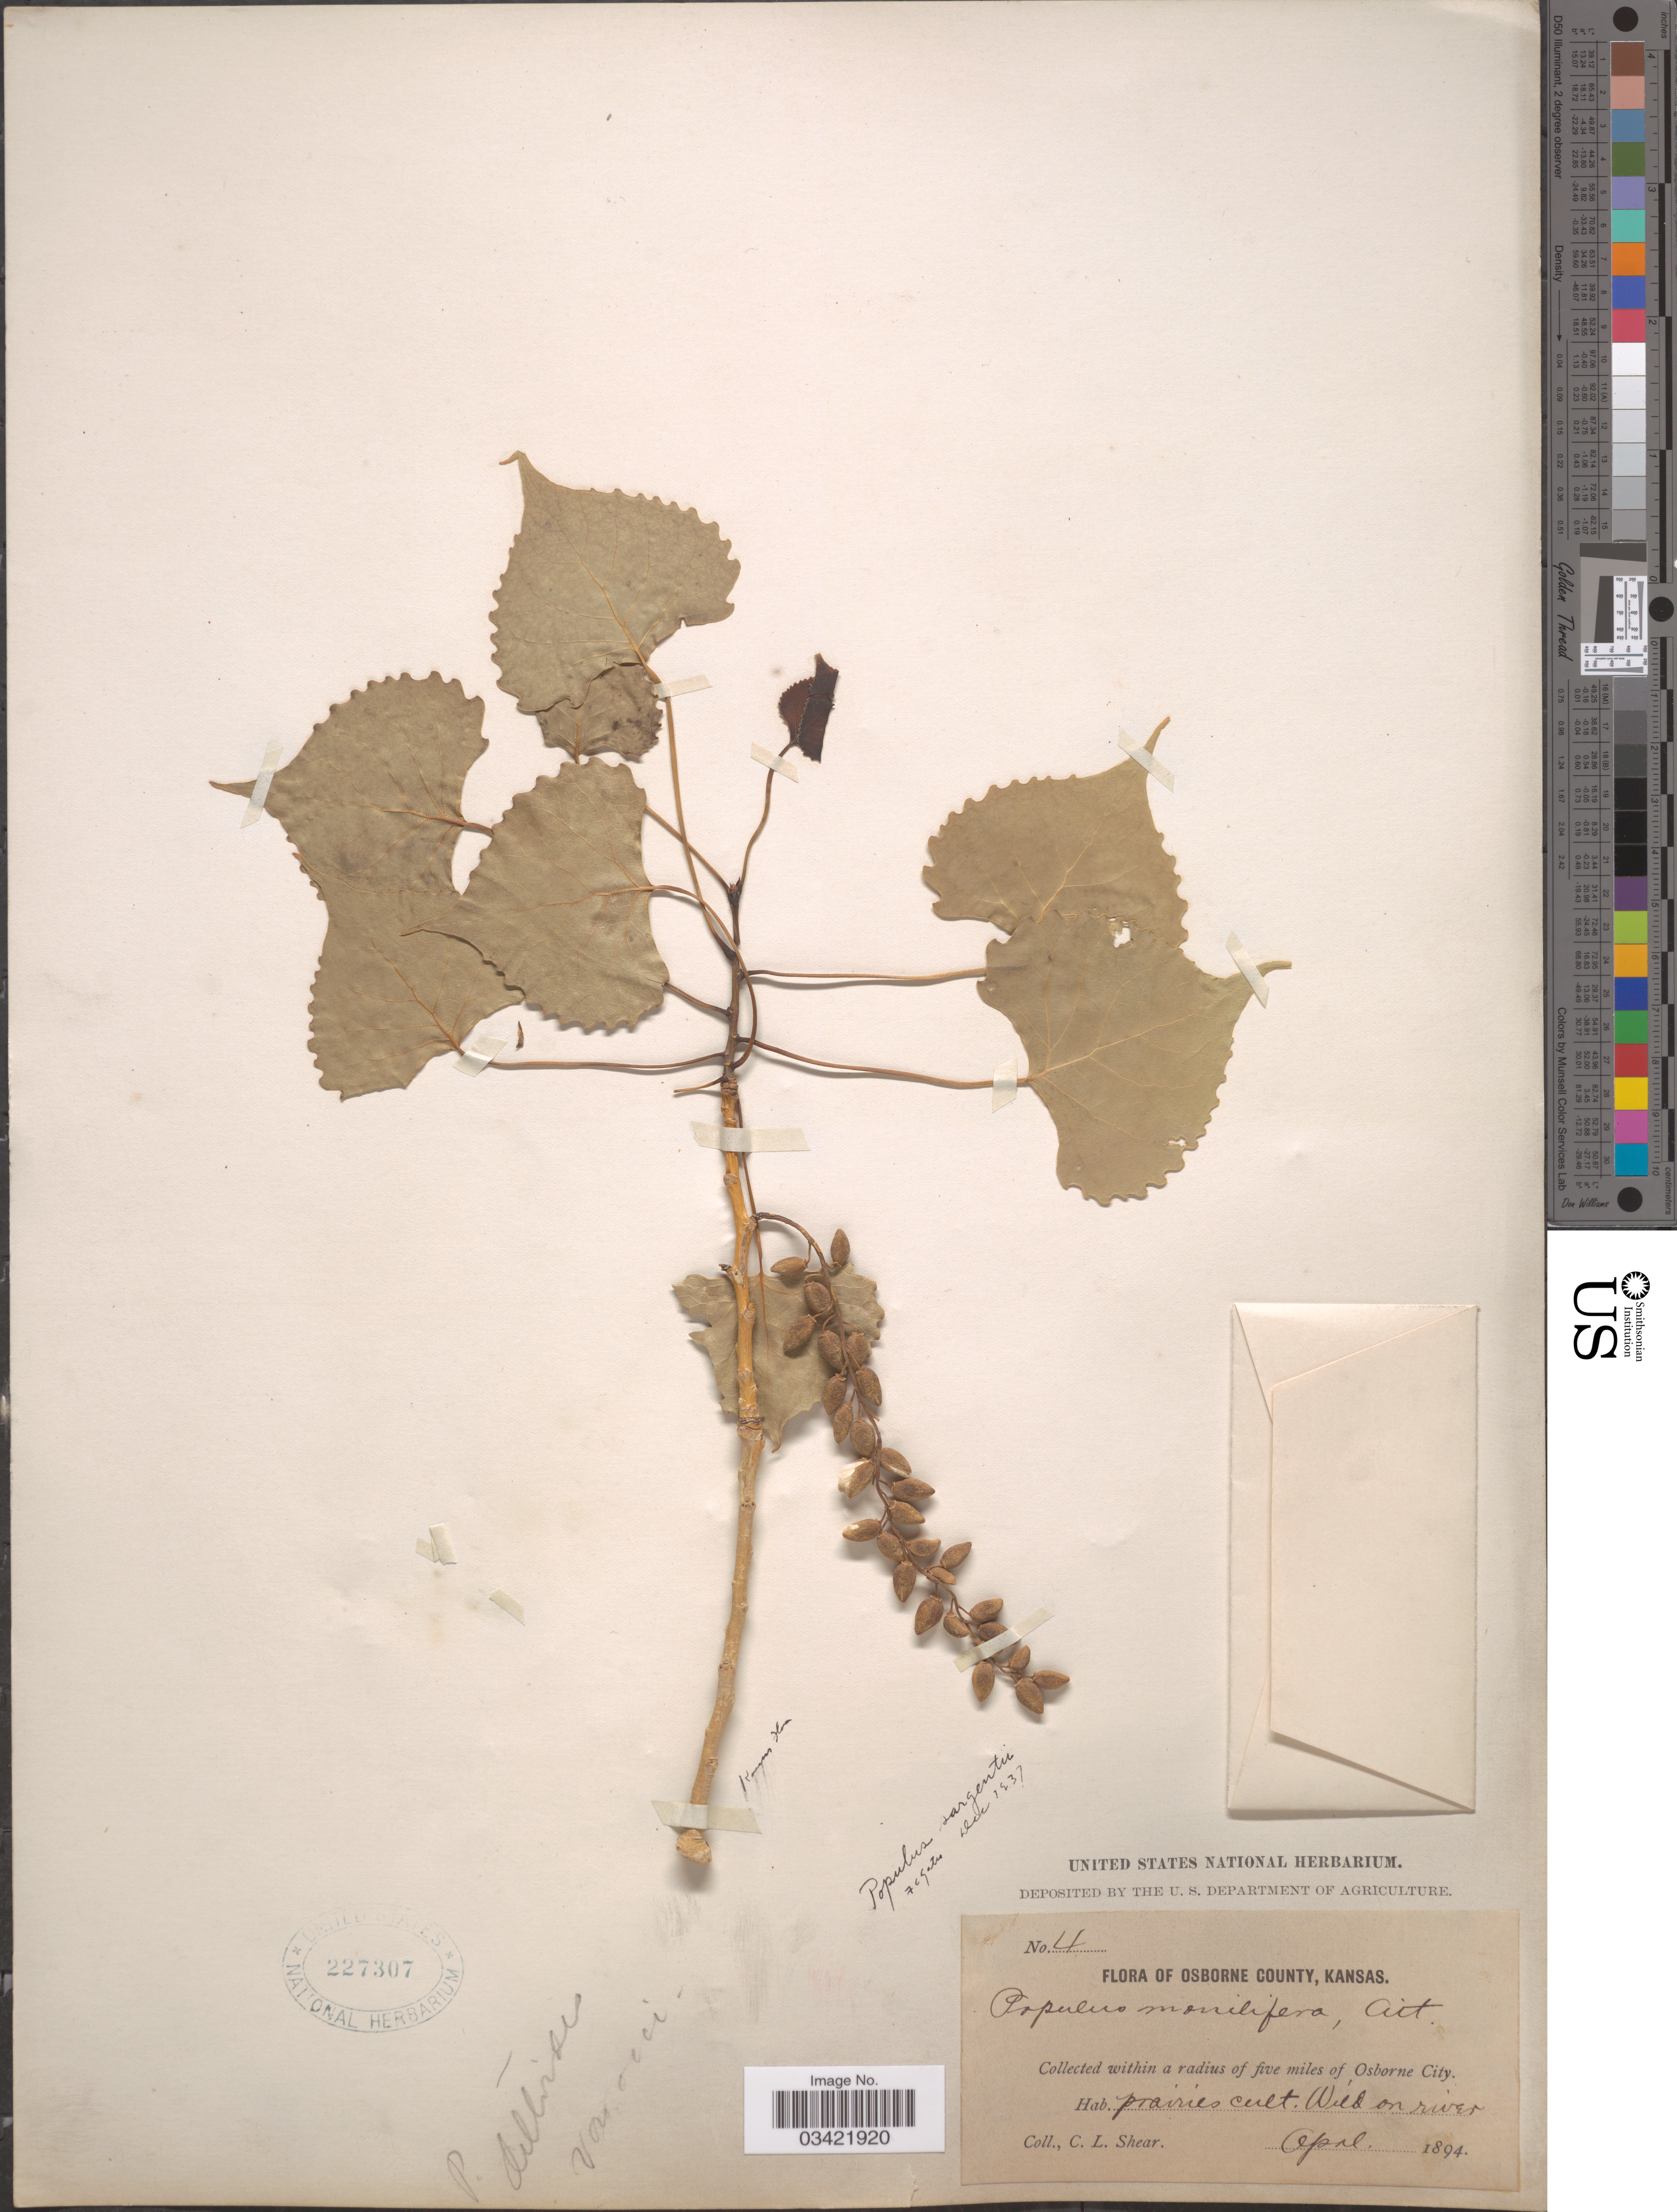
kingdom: Plantae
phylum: Tracheophyta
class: Magnoliopsida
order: Malpighiales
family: Salicaceae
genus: Populus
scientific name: Populus deltoides subsp. monilifera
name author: (Aiton) Eckenw.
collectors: C. L. Shear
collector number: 4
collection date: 1894-04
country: United States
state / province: Kansas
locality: Osborne County. Within a radius of five miles of Osborne City.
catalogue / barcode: US 227307